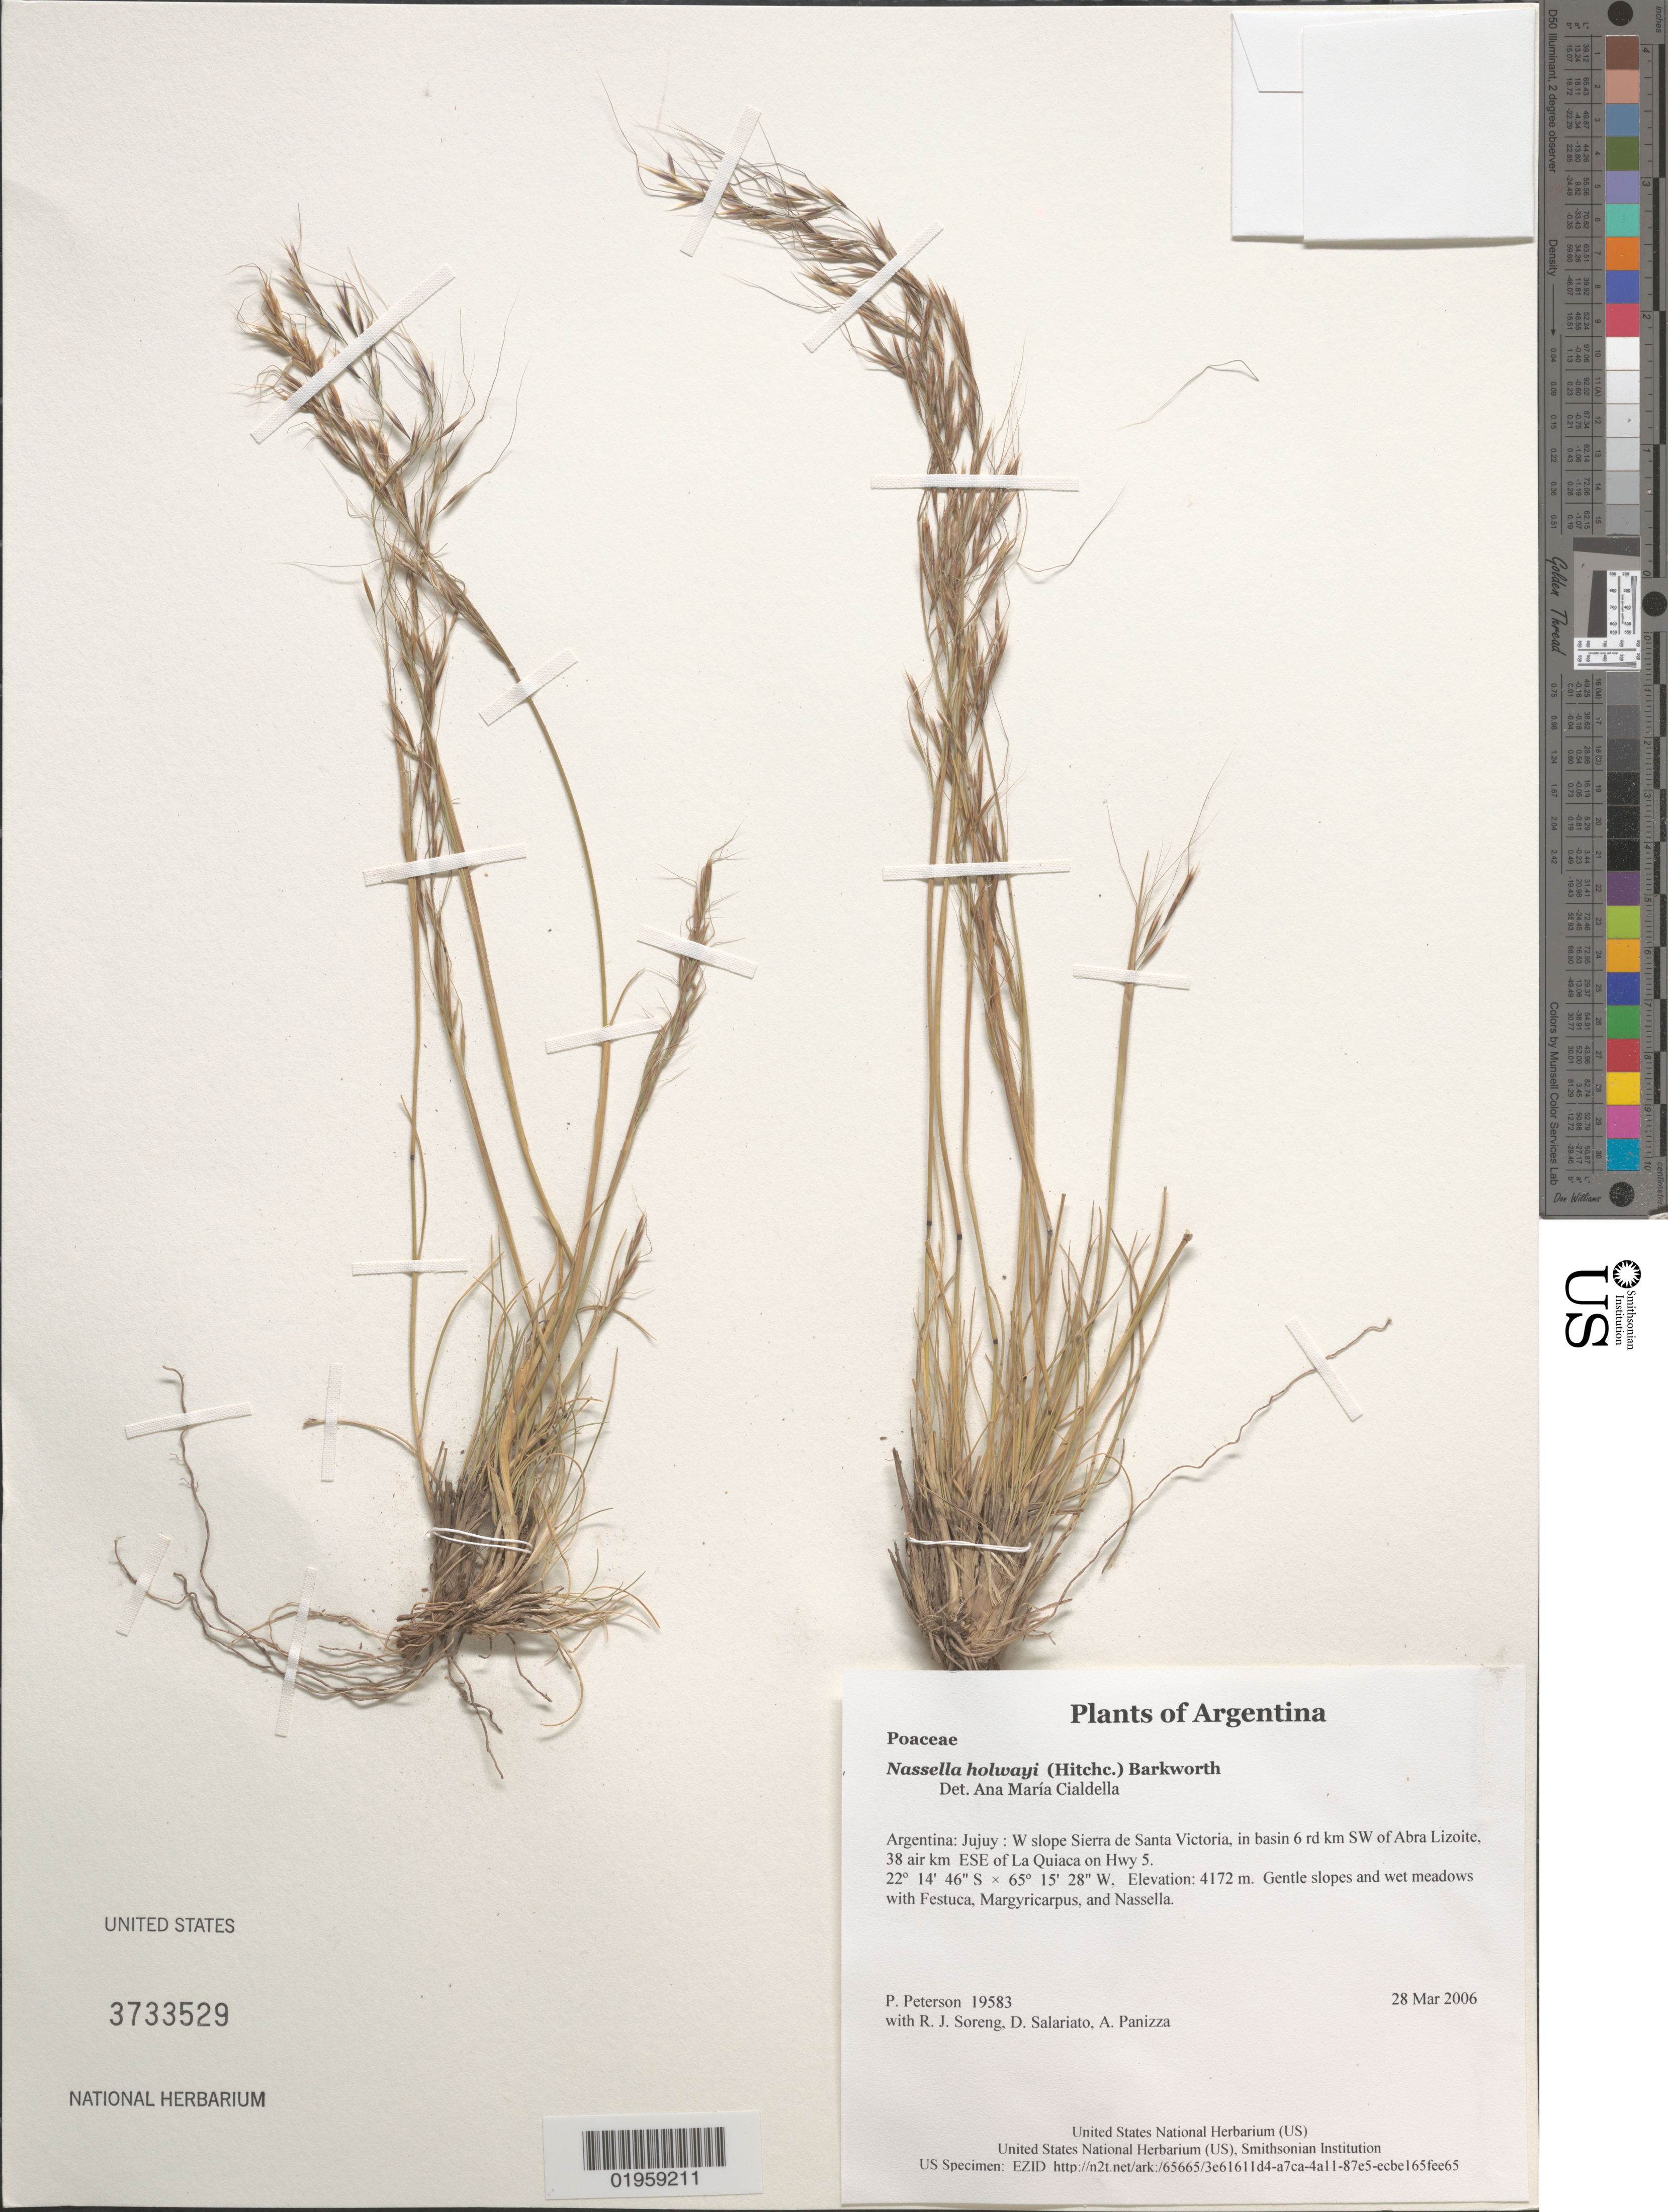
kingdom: Plantae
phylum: Tracheophyta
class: Liliopsida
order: Poales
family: Poaceae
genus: Nassella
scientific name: Nassella holwayii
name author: (Hitchc.) Barkworth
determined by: Cialdella, A. M.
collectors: P. M. Peterson, R. J. Soreng, D. Salariato & A. Panizza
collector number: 19583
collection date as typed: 28 Mar 2006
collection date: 2006-03-28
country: Argentina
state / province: Jujuy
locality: W slope Sierra de Santa Victoria, in basin 6 rd km SW of Abra Lizoite, 38 air km ESE of La Quiaca on Hwy 5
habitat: Gentle slopes and wet meadows with Festuca, Margyricarpus, and Nassella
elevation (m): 4172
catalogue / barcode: US 3733529